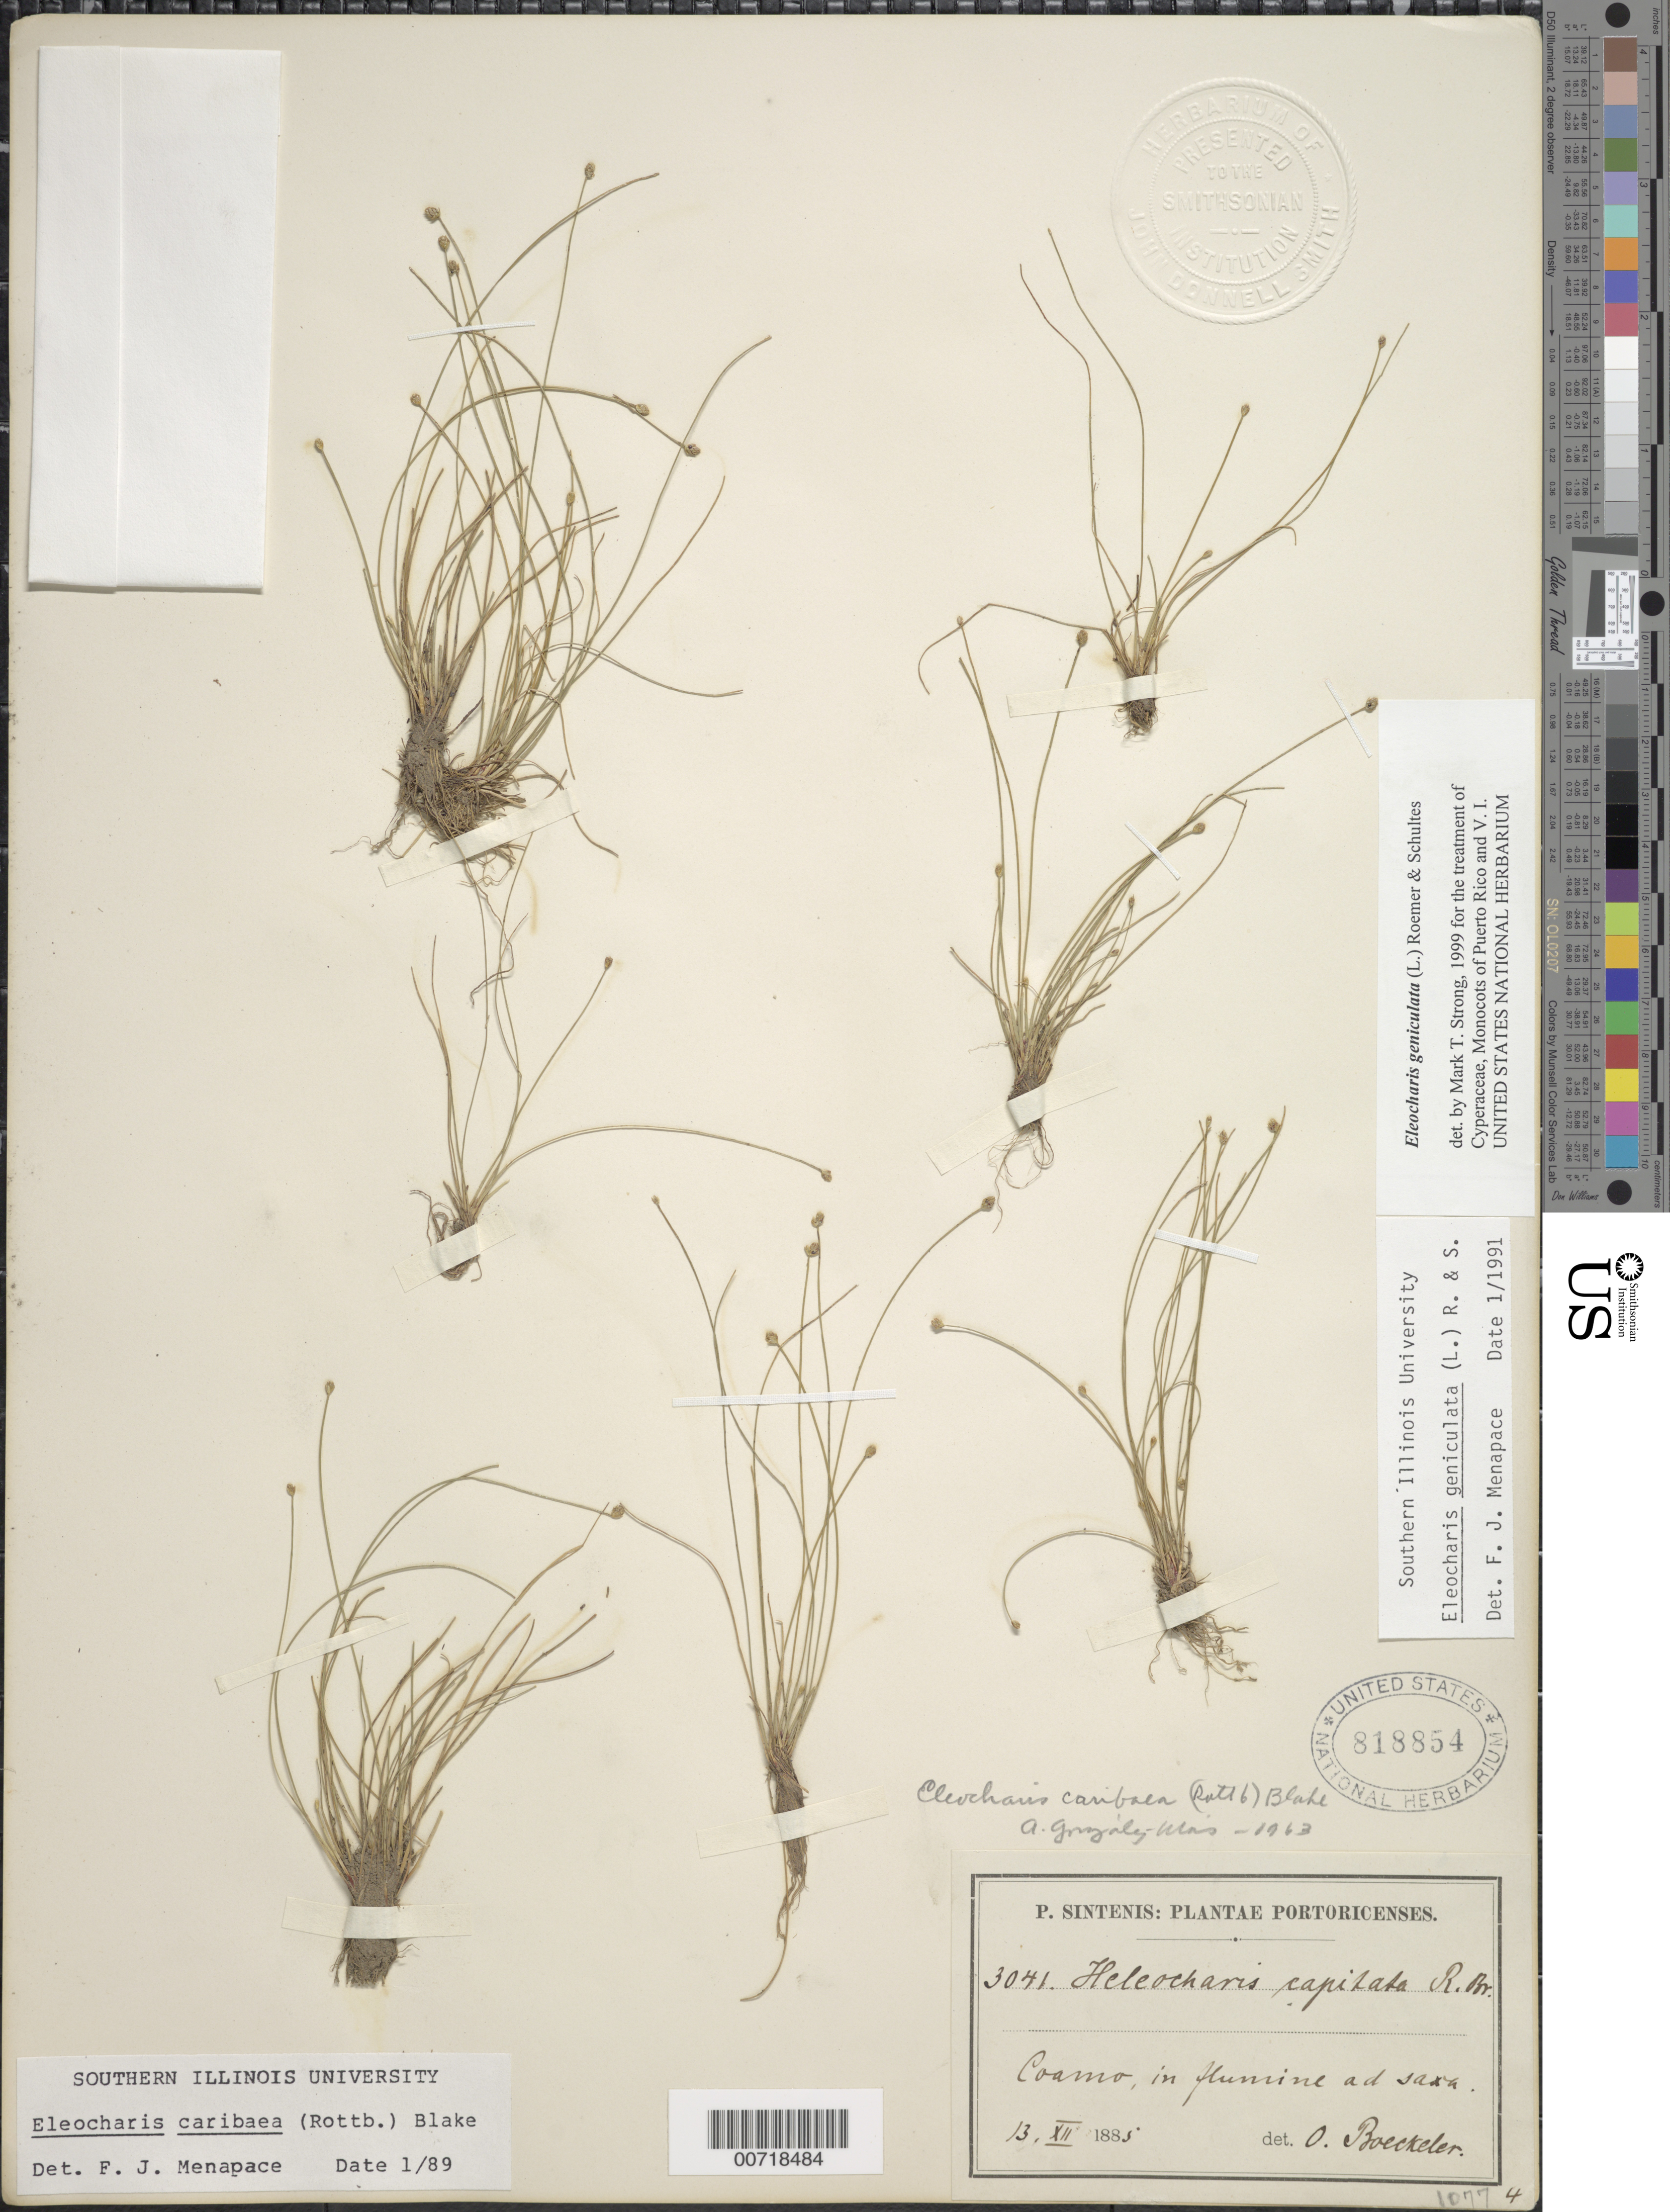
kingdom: Plantae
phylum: Tracheophyta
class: Liliopsida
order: Poales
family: Cyperaceae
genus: Eleocharis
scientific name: Eleocharis geniculata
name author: (L.) Roem. & Schult.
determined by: Strong, M. T., (US), Smithsonian Institution - National Museum of Natural History (UNITED STATES)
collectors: P. Sintenis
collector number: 3041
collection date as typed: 13 Dec 1885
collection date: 1885-12-13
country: Puerto Rico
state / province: Coamo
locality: Coamo.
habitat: In flumine ad saxa.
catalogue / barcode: US 818854